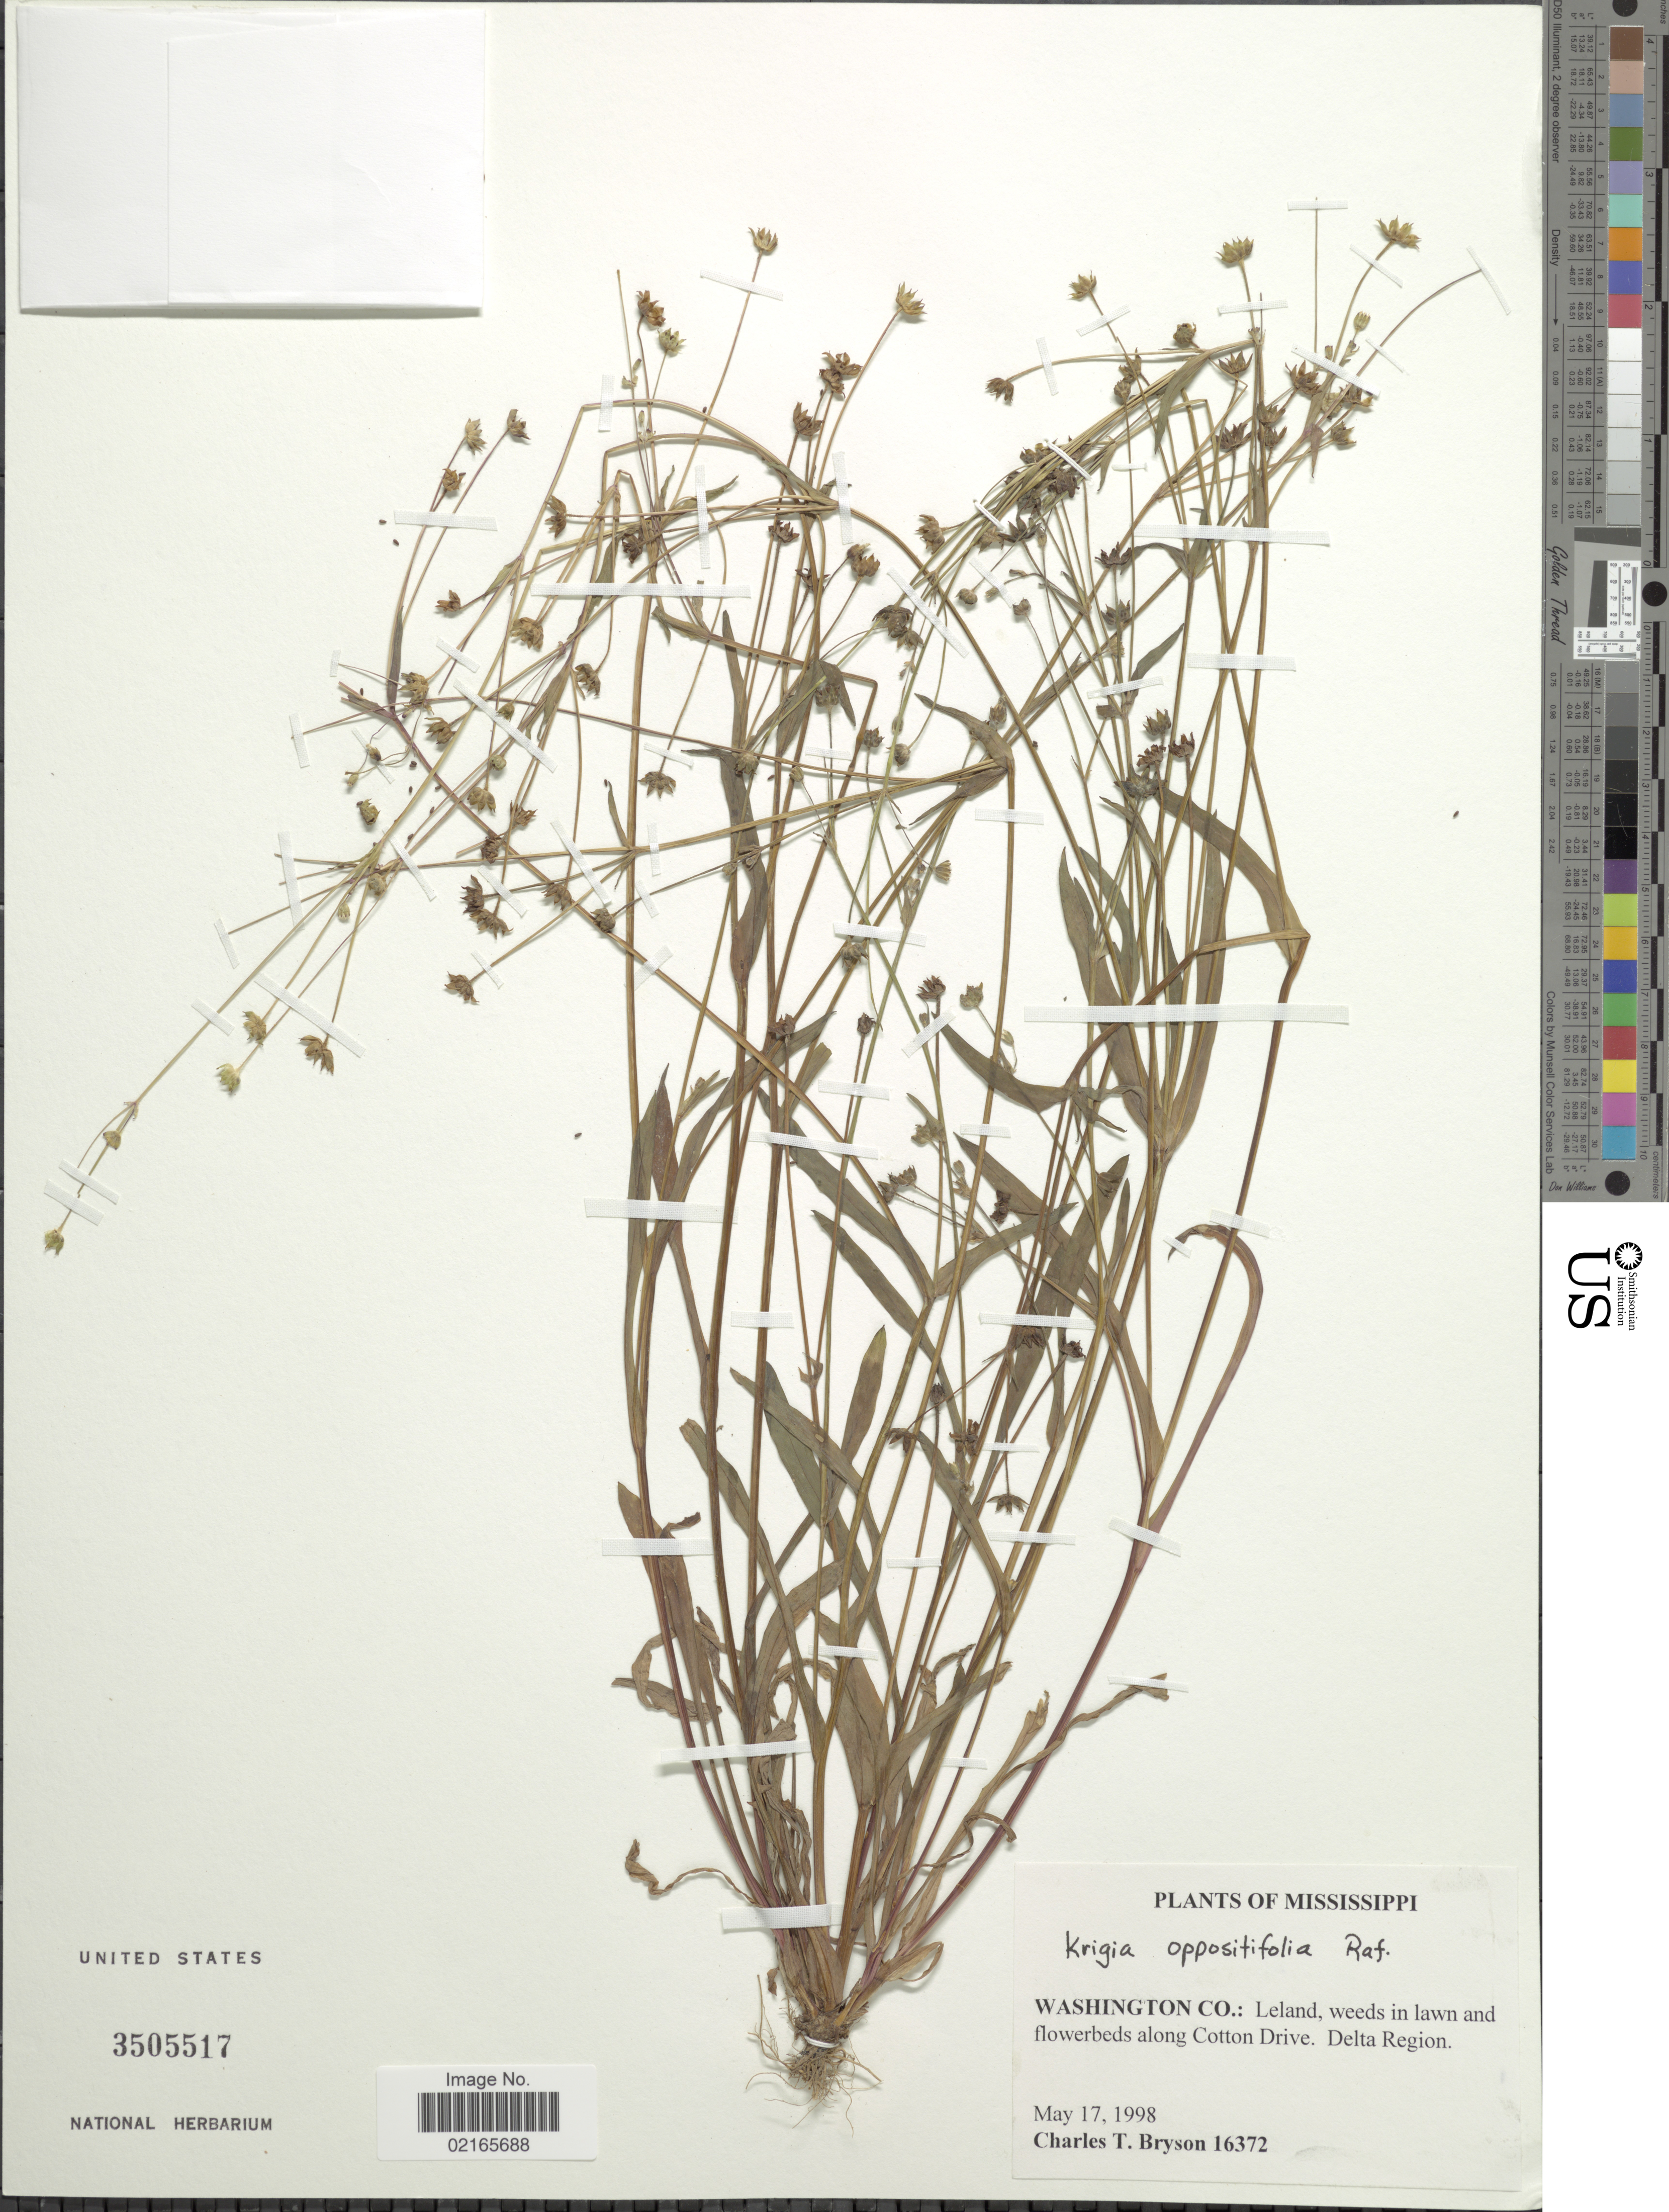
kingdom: Plantae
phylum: Tracheophyta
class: Magnoliopsida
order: Asterales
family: Asteraceae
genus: Krigia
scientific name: Krigia oppositifolia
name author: Raf.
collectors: C. Bryson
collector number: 16372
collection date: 1998-05-17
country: United States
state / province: Mississippi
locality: Washington Co.: Leland, weeds in lawn and flowerbeds along Cotton Drive, Delta Region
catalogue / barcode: US 3505517